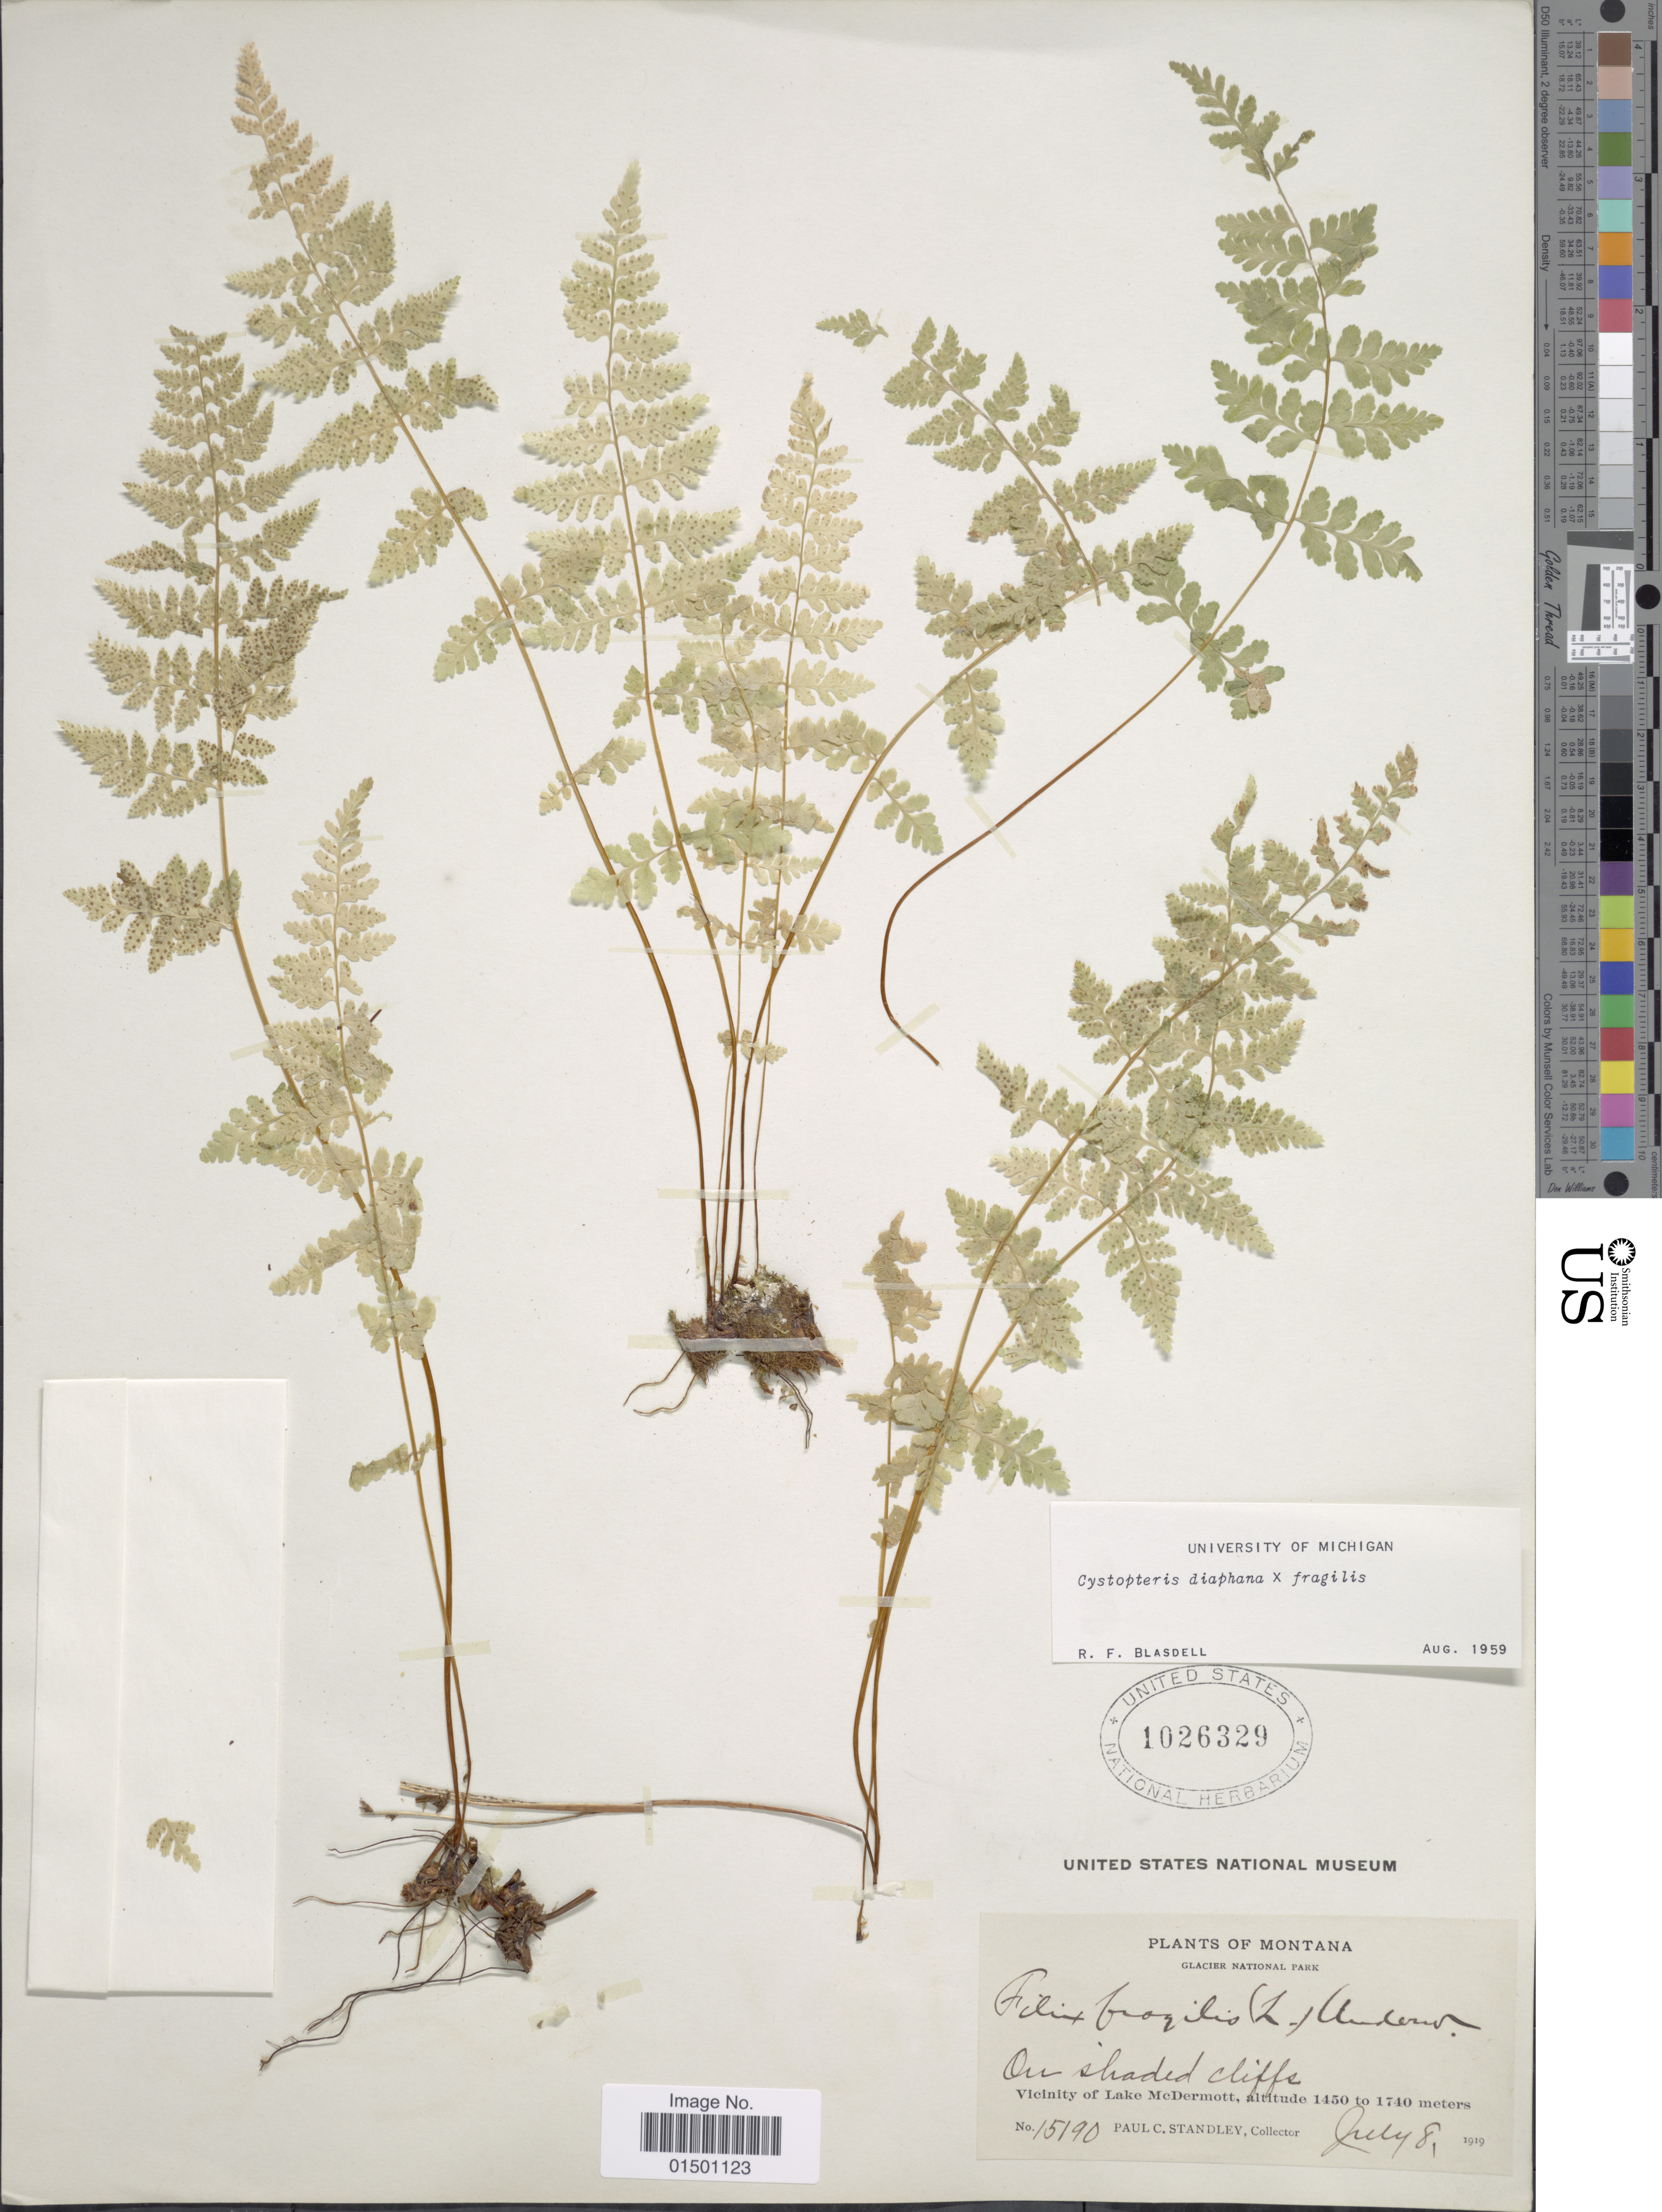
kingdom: Plantae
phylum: Tracheophyta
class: Polypodiopsida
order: Polypodiales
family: Cystopteridaceae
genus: Cystopteris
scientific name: Cystopteris diaphana x C. fragilis (L.) Bernh.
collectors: P. C. Standley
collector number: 15190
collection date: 1919-07-08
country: United States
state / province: Montana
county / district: Glacier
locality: Glacier National Park, Vicinity of Lake Mc Dermott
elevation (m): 1450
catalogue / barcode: US 1026329